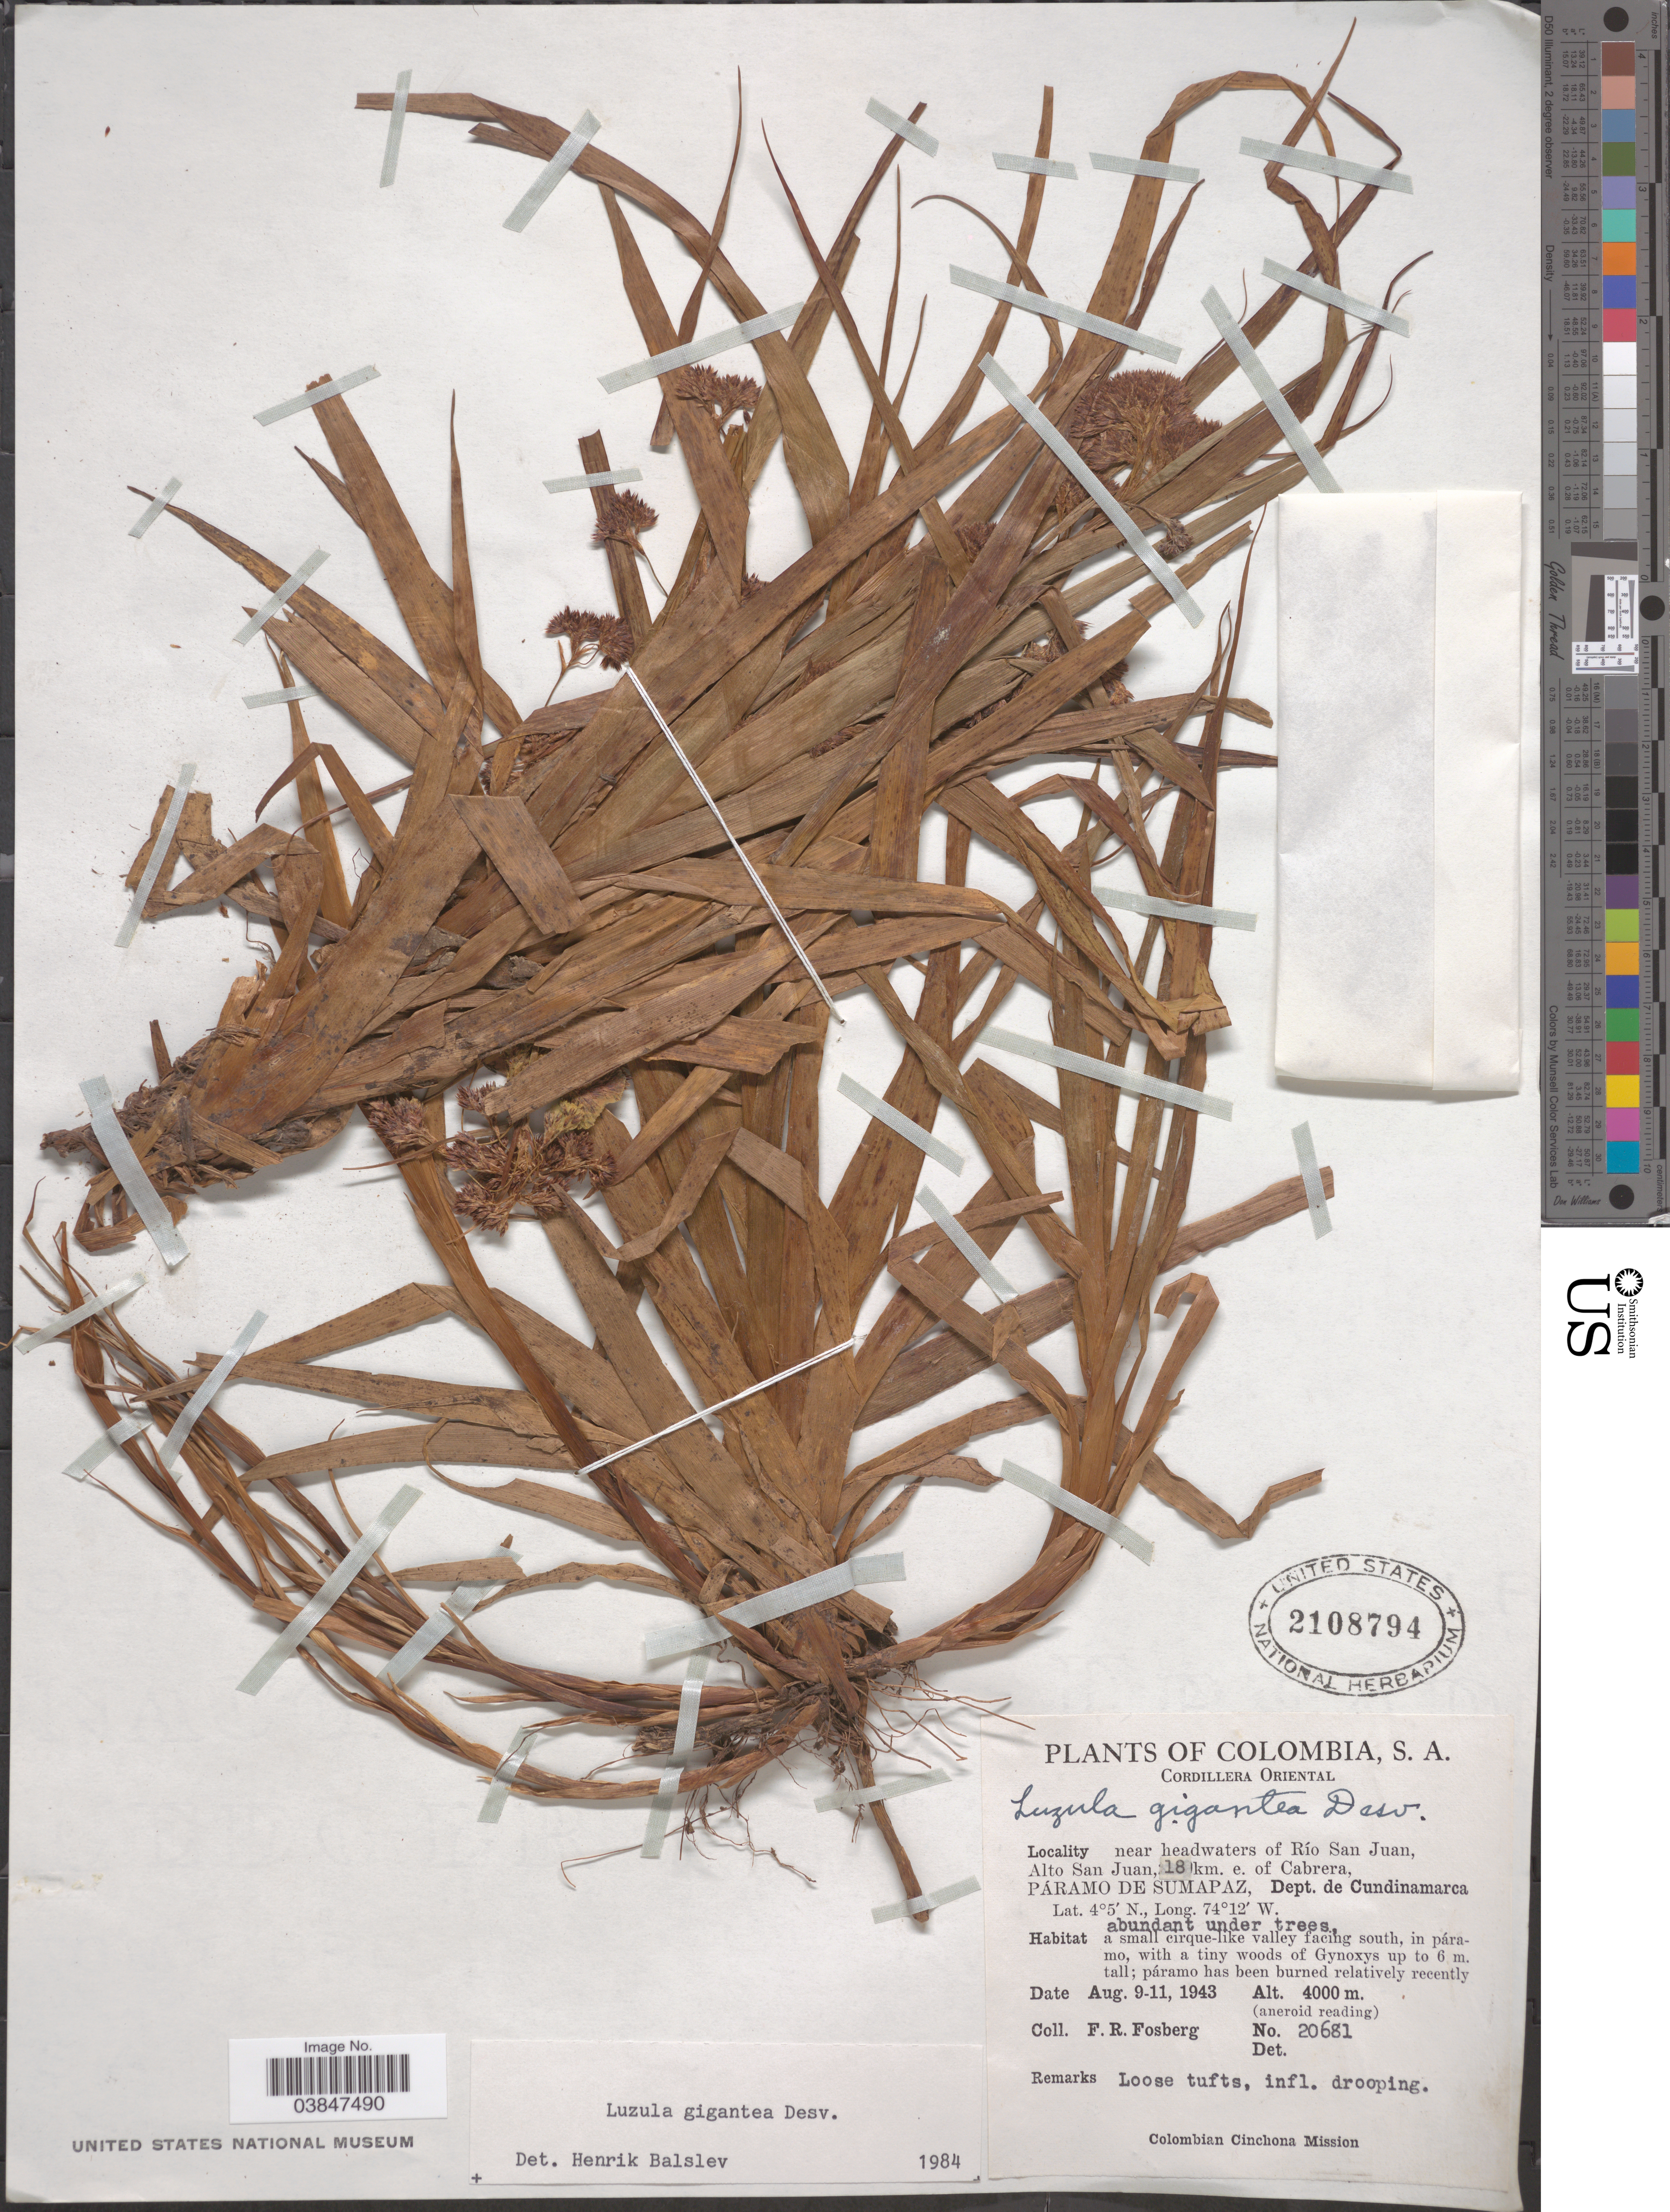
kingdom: Plantae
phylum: Tracheophyta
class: Liliopsida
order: Poales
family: Juncaceae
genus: Luzula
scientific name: Luzula gigantea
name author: Desv.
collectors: F. R. Fosberg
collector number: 20681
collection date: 1943-08-09/1943-08-11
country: Colombia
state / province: Cundinamarca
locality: Cordillera Oriental. Near headwaters of Río San Juan, Alto San Juan, 18 km. e. of Cabrera, Páramo de Sumapaz, Dept. de Cundinamarca. A small cirque-like valley facing south, in páramo.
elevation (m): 4000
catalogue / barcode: US 2108794